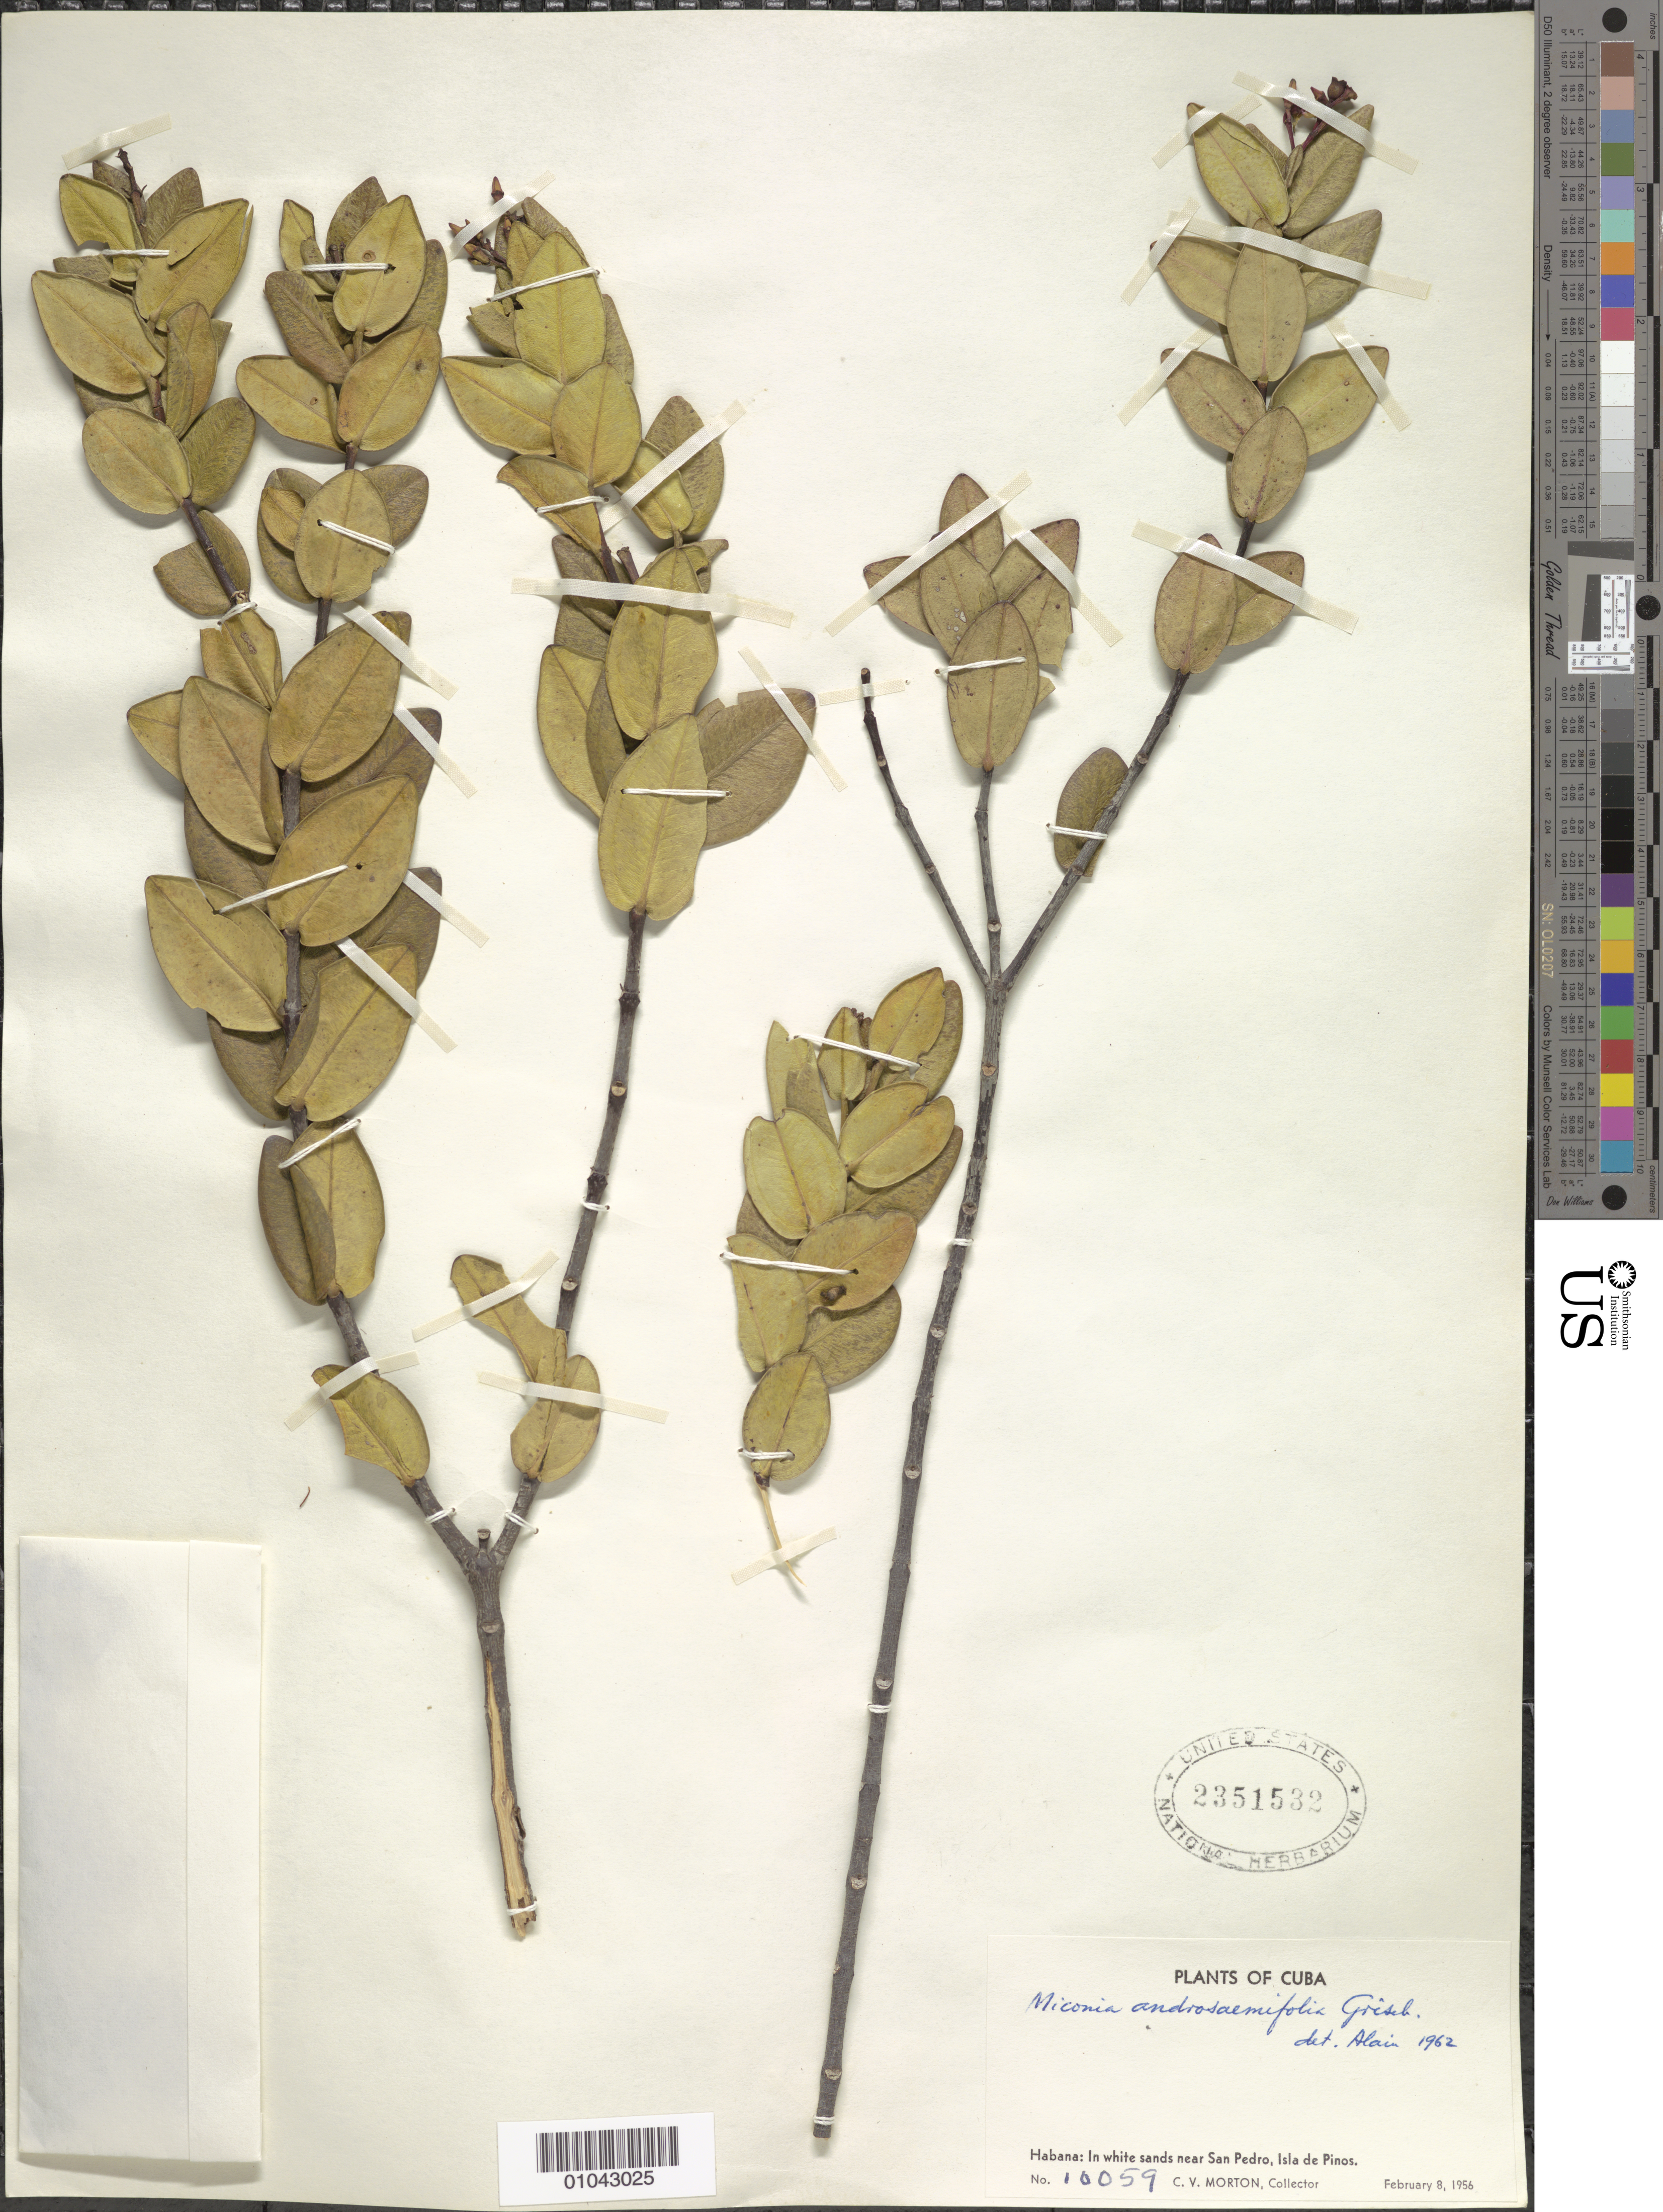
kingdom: Plantae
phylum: Tracheophyta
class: Magnoliopsida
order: Myrtales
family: Melastomataceae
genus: Miconia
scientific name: Miconia androsaemifolia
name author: Griseb.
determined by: Liogier, Alain H.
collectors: C. V. Morton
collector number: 10059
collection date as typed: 08 Feb 1956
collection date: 1956-02-08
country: Cuba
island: Isla de la Juventud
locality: Isle of Pines, Near San Pedro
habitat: In white sands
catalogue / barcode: US 2351532